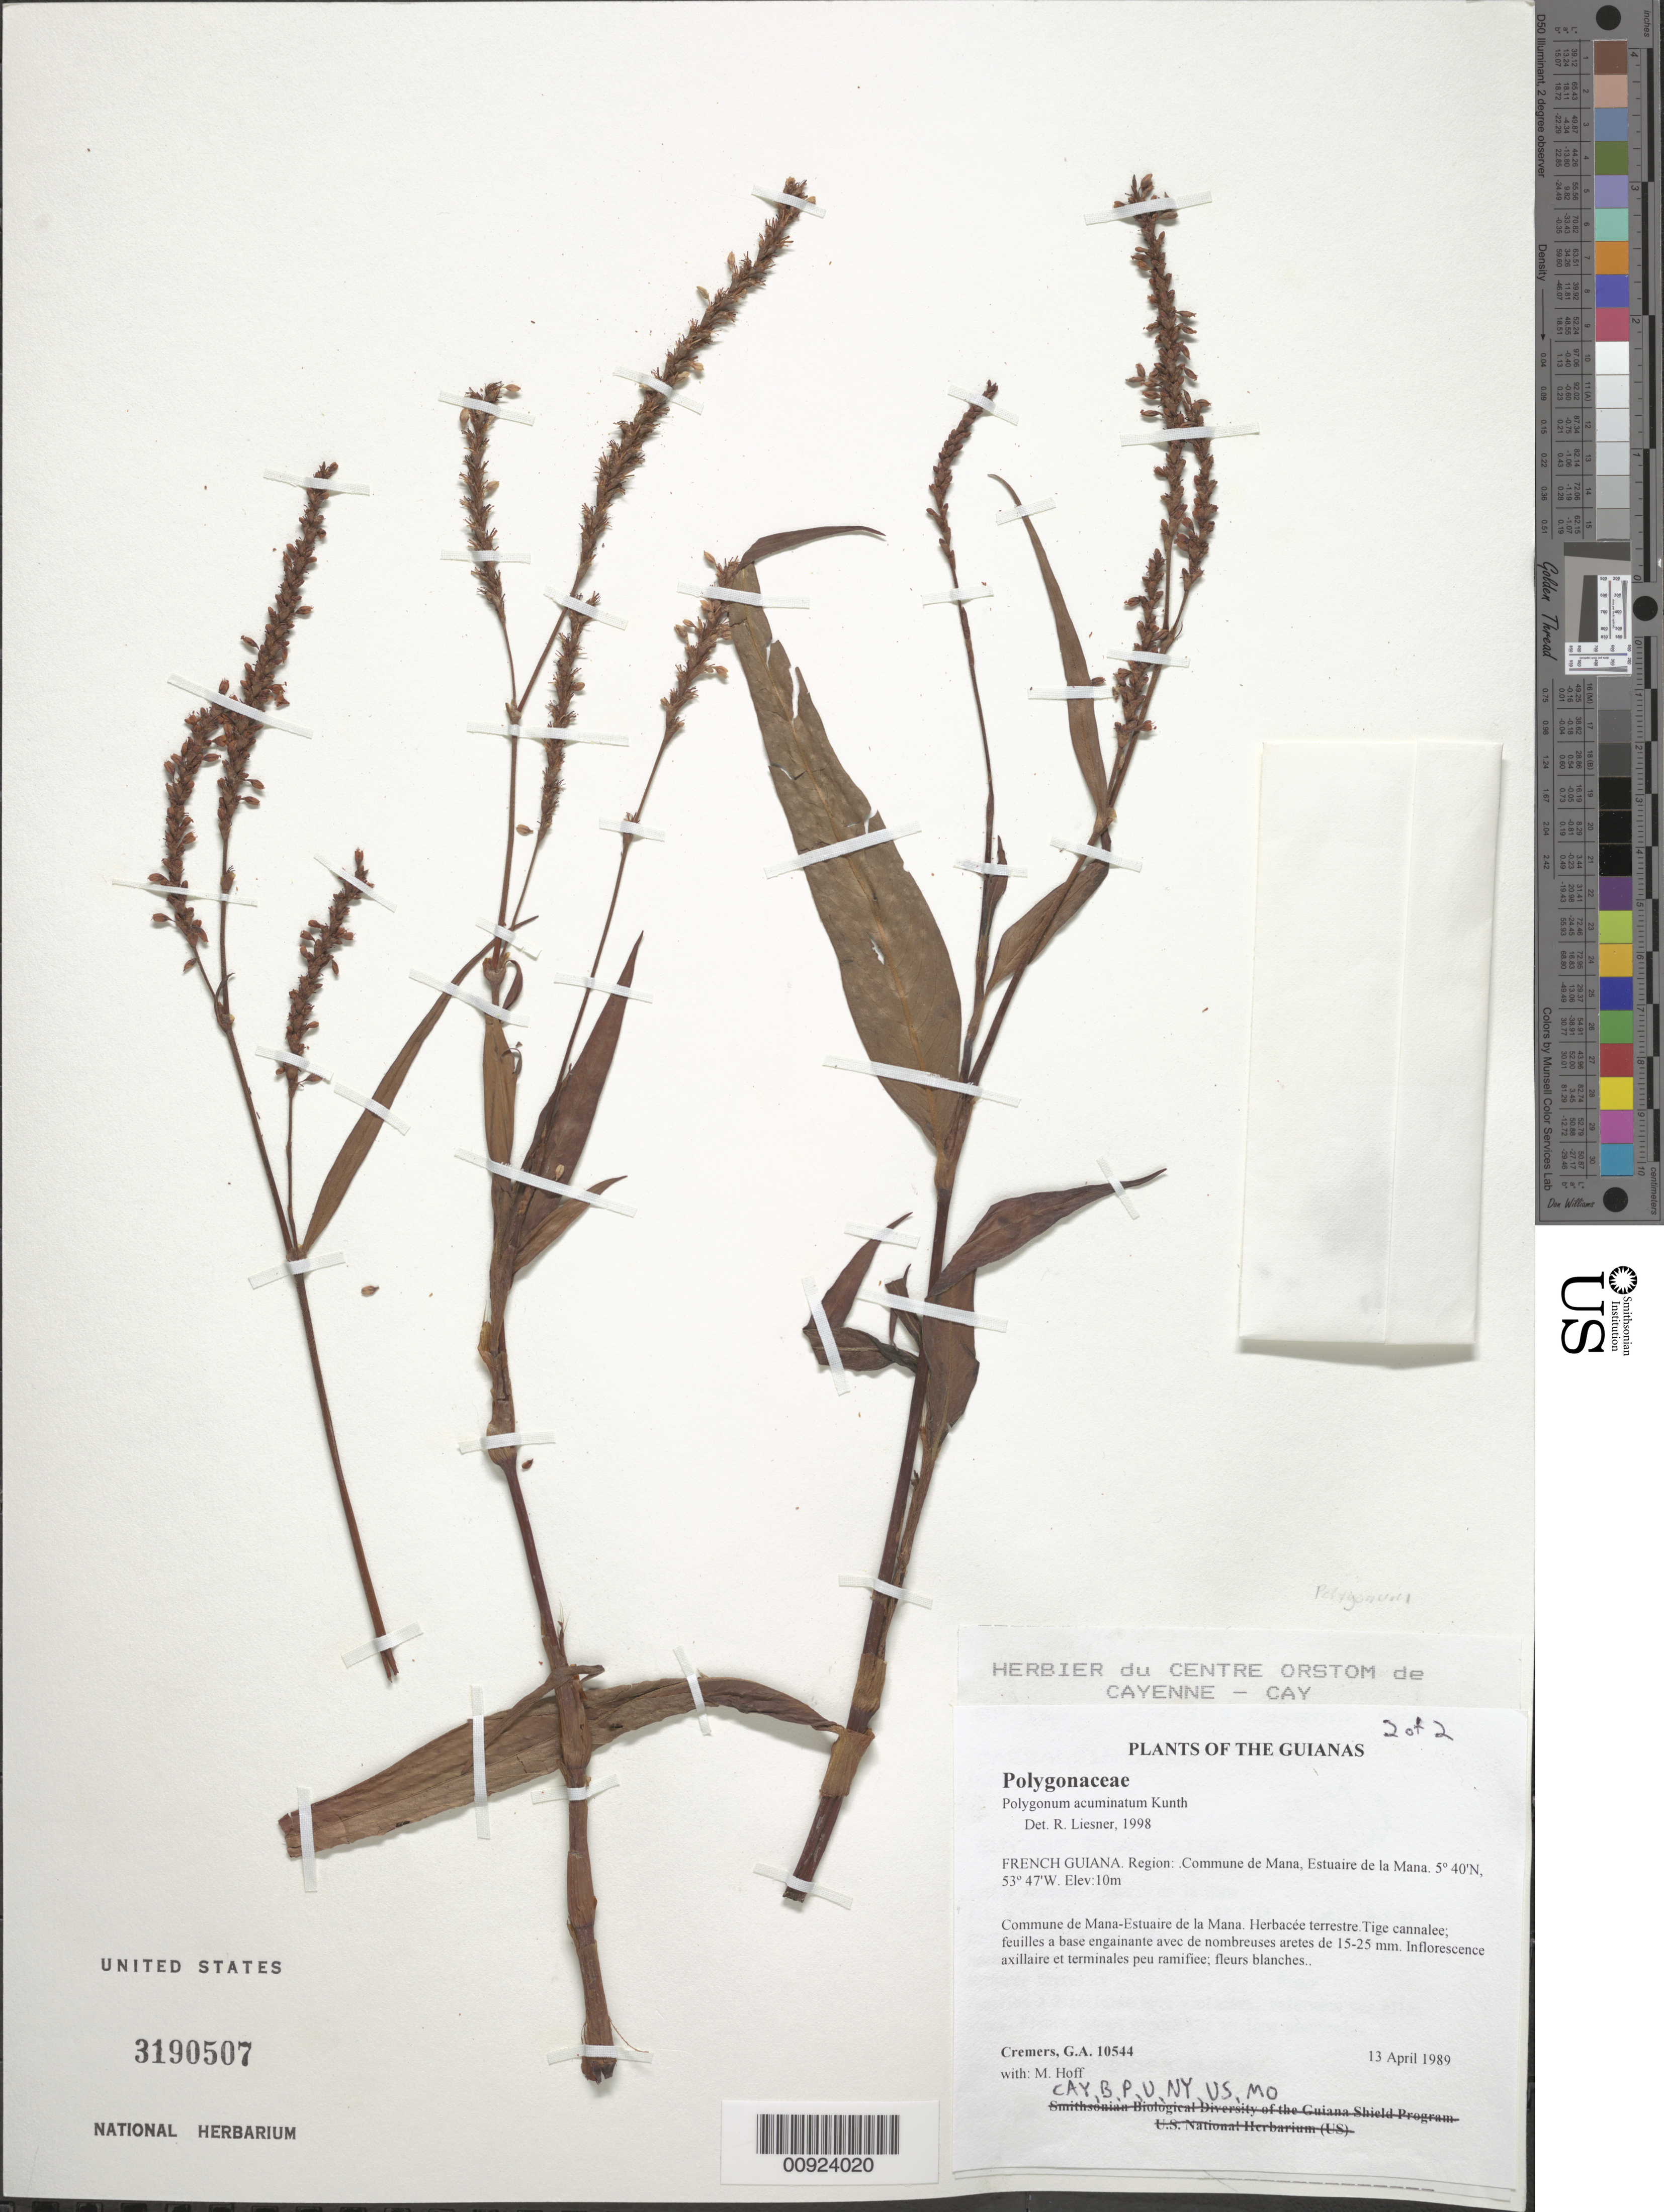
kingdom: Plantae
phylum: Tracheophyta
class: Magnoliopsida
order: Caryophyllales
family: Polygonaceae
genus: Polygonum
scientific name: Polygonum acuminatum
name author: Kunth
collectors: G. Cremers & M. Hoff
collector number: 10544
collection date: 1989-04-13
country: French Guiana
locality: The Guianas. French Guiana. Region: Commune de Mana, Estuaire de la Mana. Commune de Mana-Estuaire de la Mana.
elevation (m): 10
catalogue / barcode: US 3190507